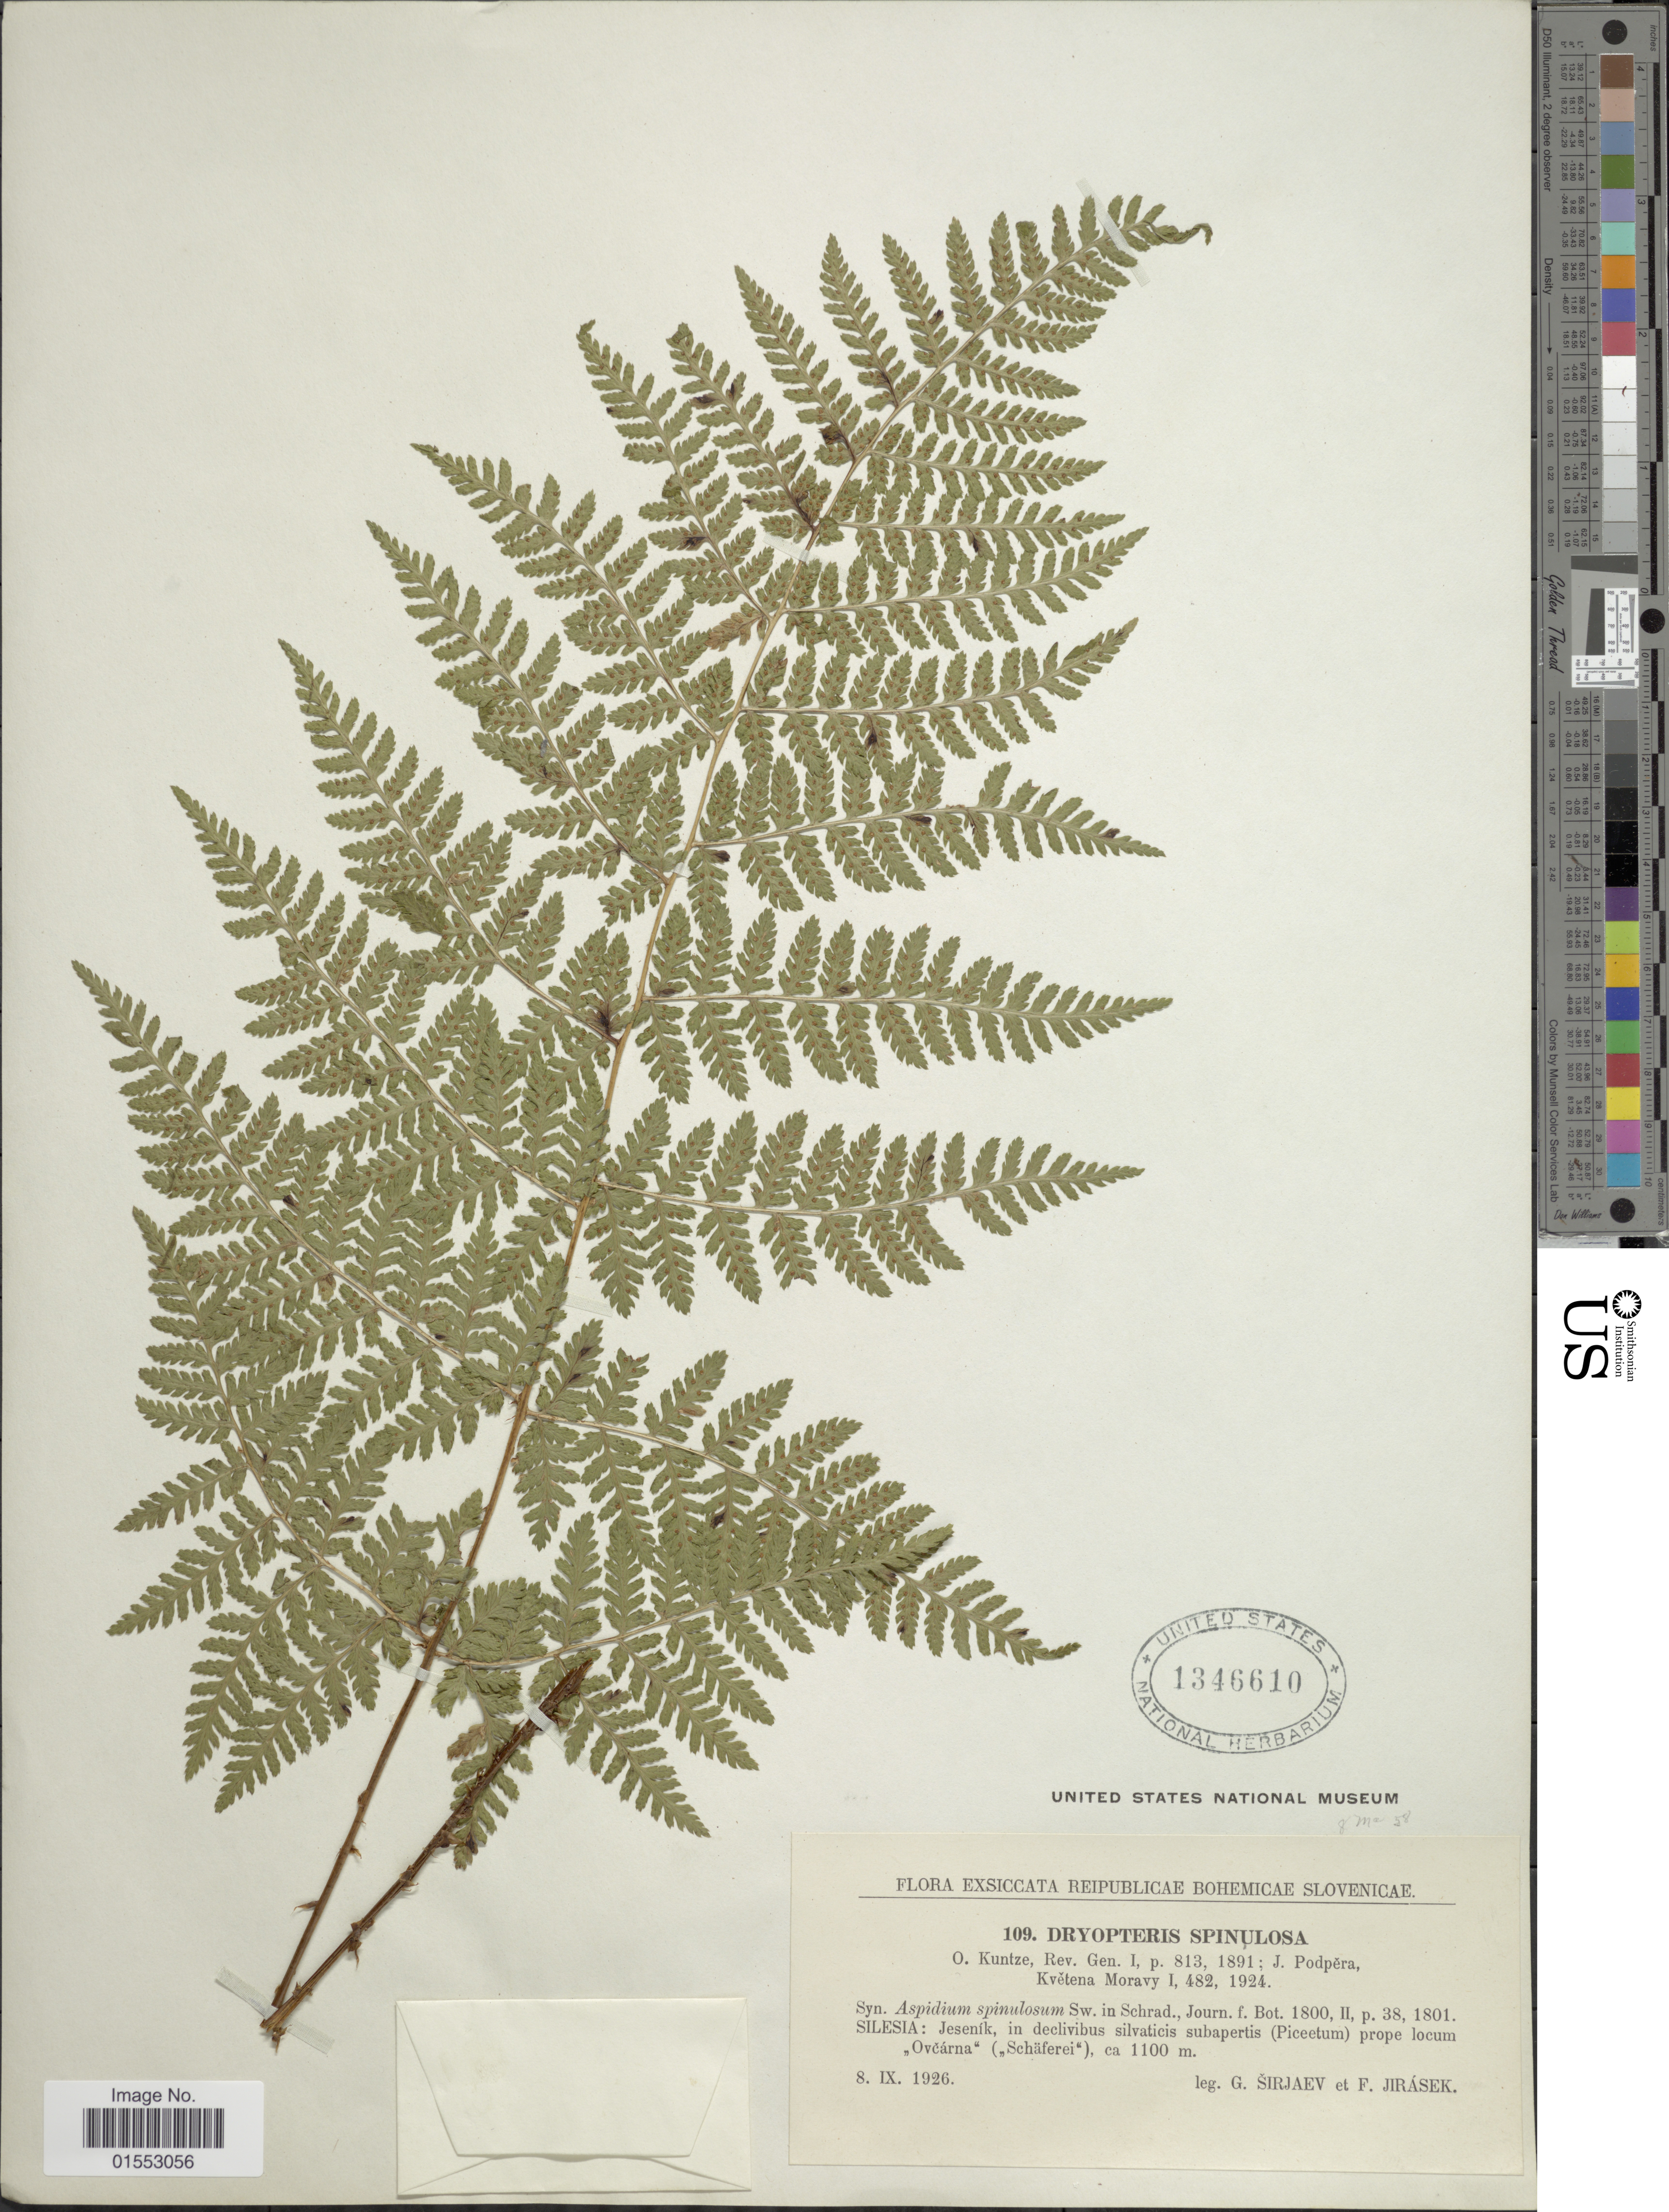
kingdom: Plantae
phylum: Tracheophyta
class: Polypodiopsida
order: Polypodiales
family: Dryopteridaceae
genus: Dryopteris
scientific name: Dryopteris carthusiana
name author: (Villars) H.P. Fuchs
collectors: G. Širjaev & F. Jirasek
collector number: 109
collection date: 1926-09-08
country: Czechia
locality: Silesia: Jesenik. in declivibus silvaticis subapertis (Piceetum) prope locum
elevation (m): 1100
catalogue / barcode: US 1346610